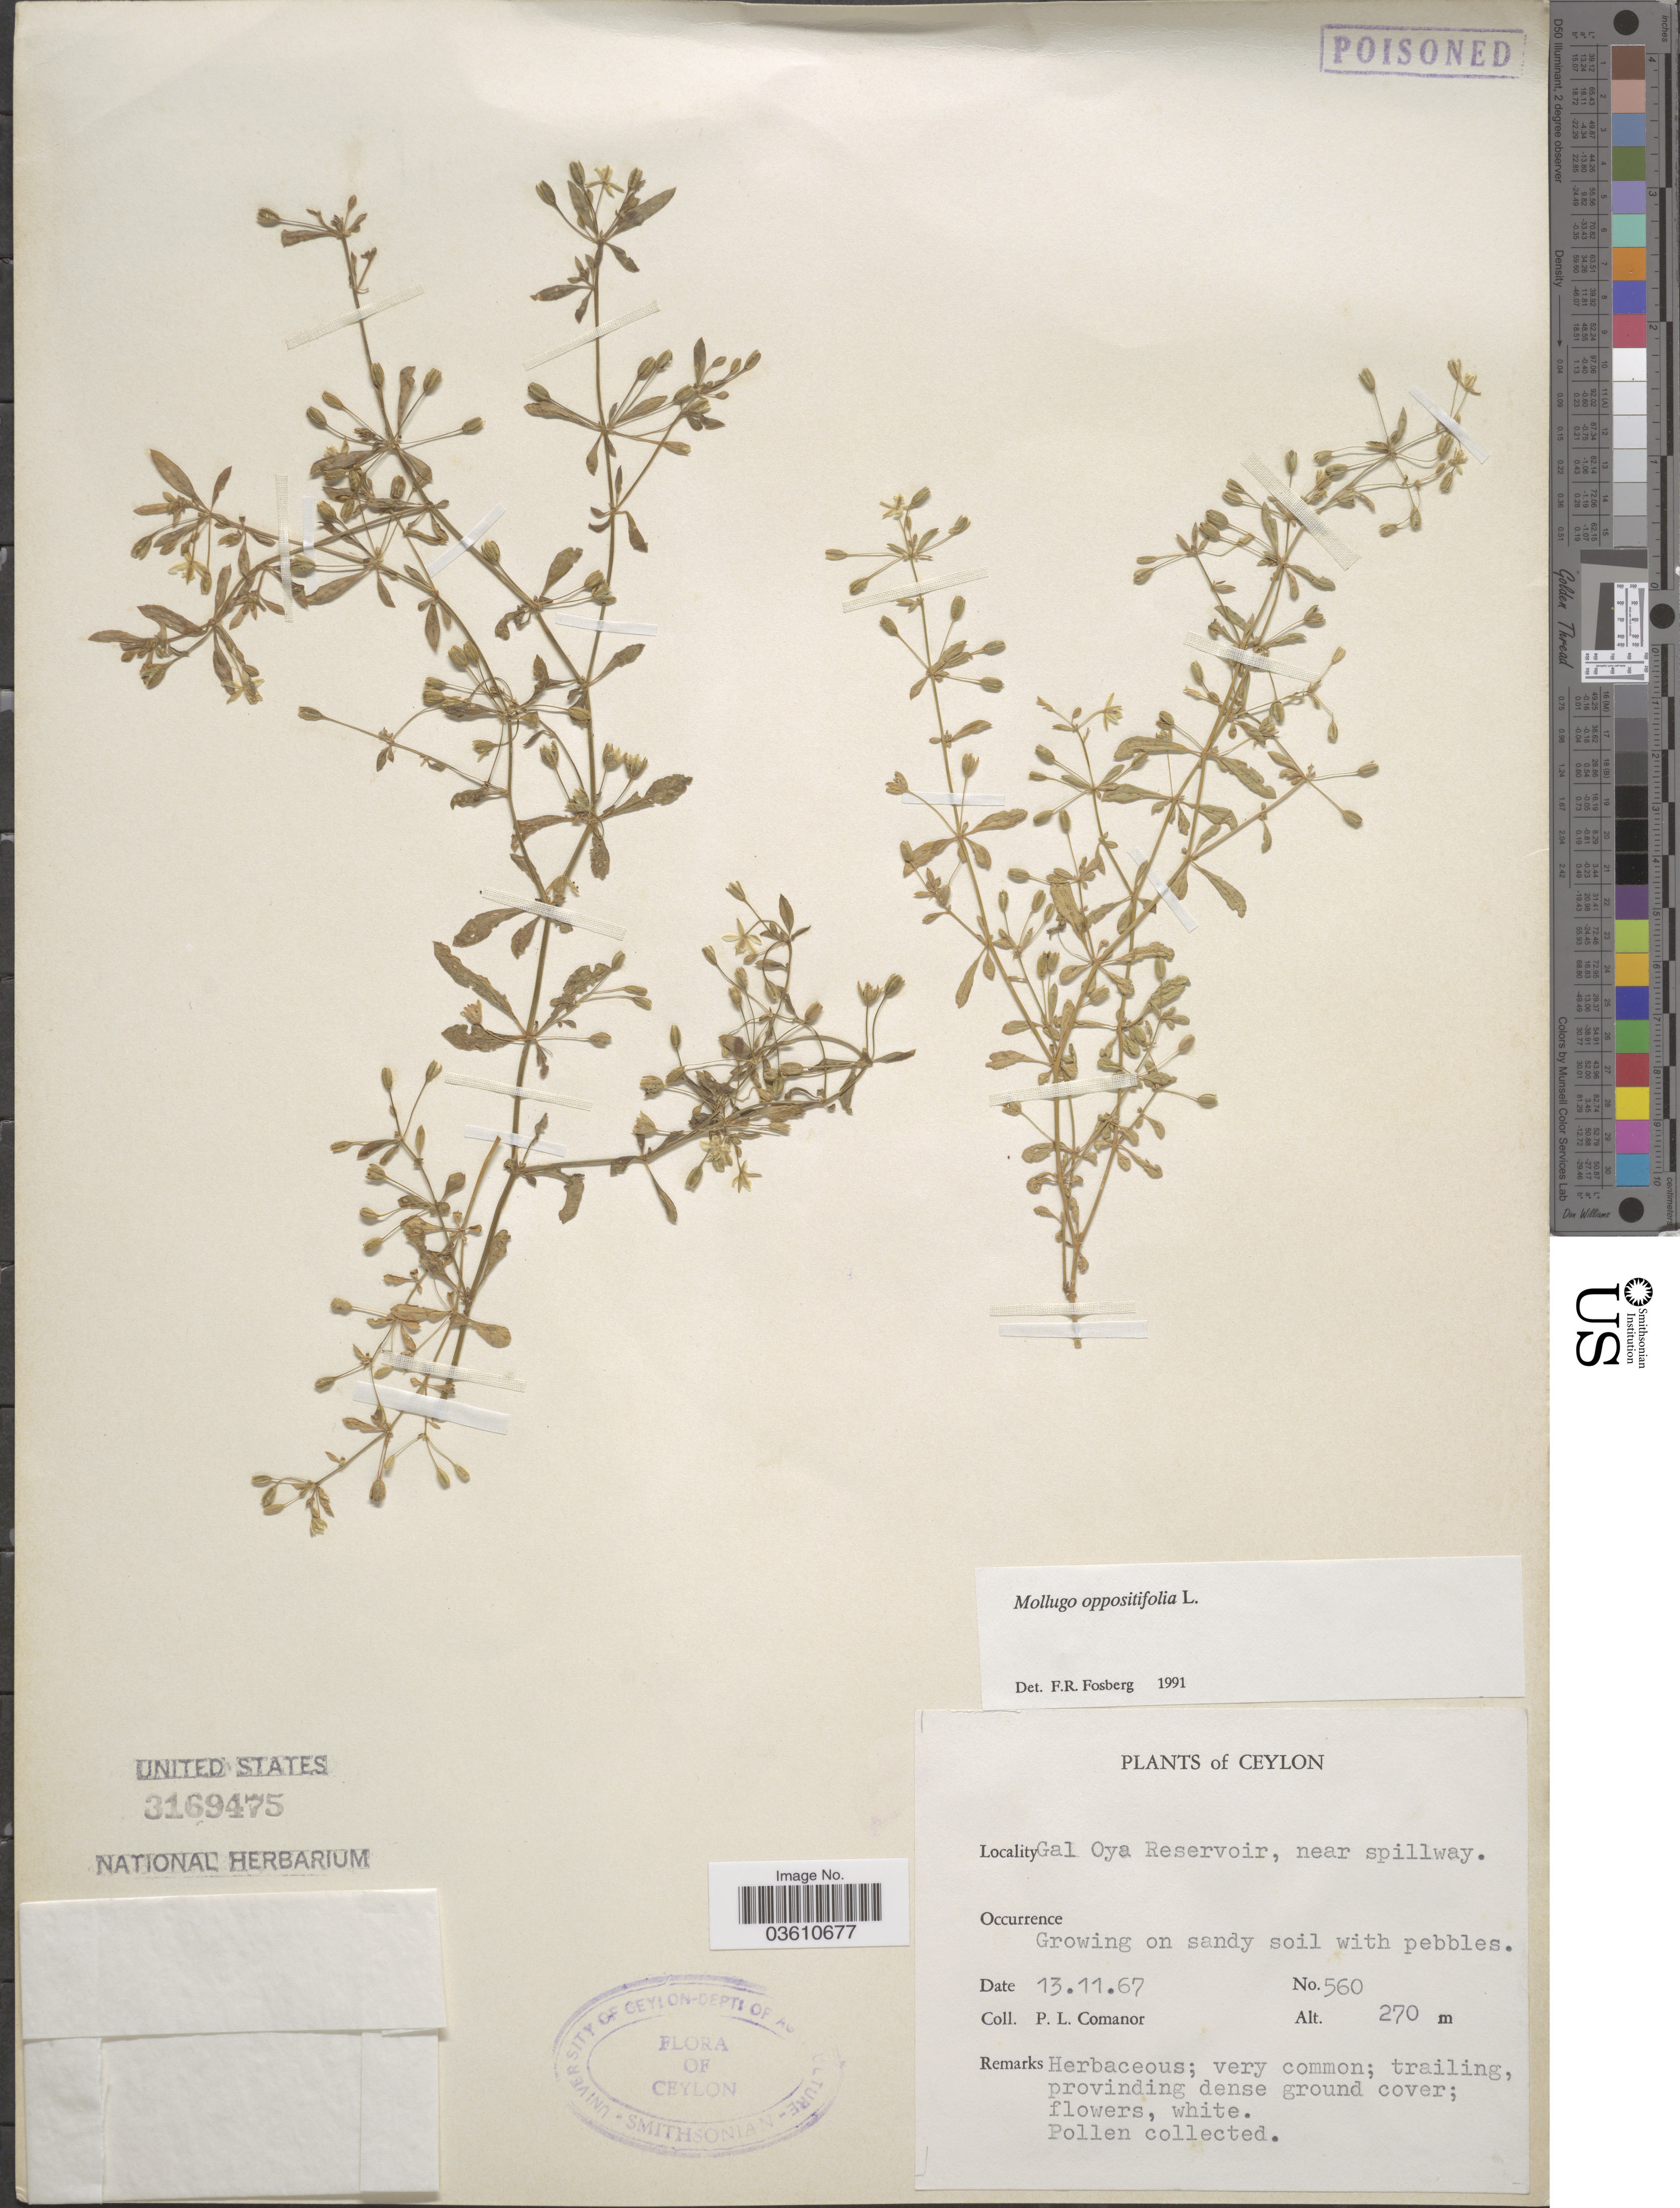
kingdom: Plantae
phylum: Tracheophyta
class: Magnoliopsida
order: Caryophyllales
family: Molluginaceae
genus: Glinus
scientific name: Glinus oppositifolius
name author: (L.) Aug. DC.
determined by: Strong, Mark T., (BOT), Smithsonian Institution - National Museum of Natural History (UNITED STATES)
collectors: P. Comanor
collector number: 560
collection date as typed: Transcribed d/m/y: 13/11/67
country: Sri Lanka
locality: Ceylon. Gal Oya Reservoir, near spillway.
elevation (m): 270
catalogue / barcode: US 3169475